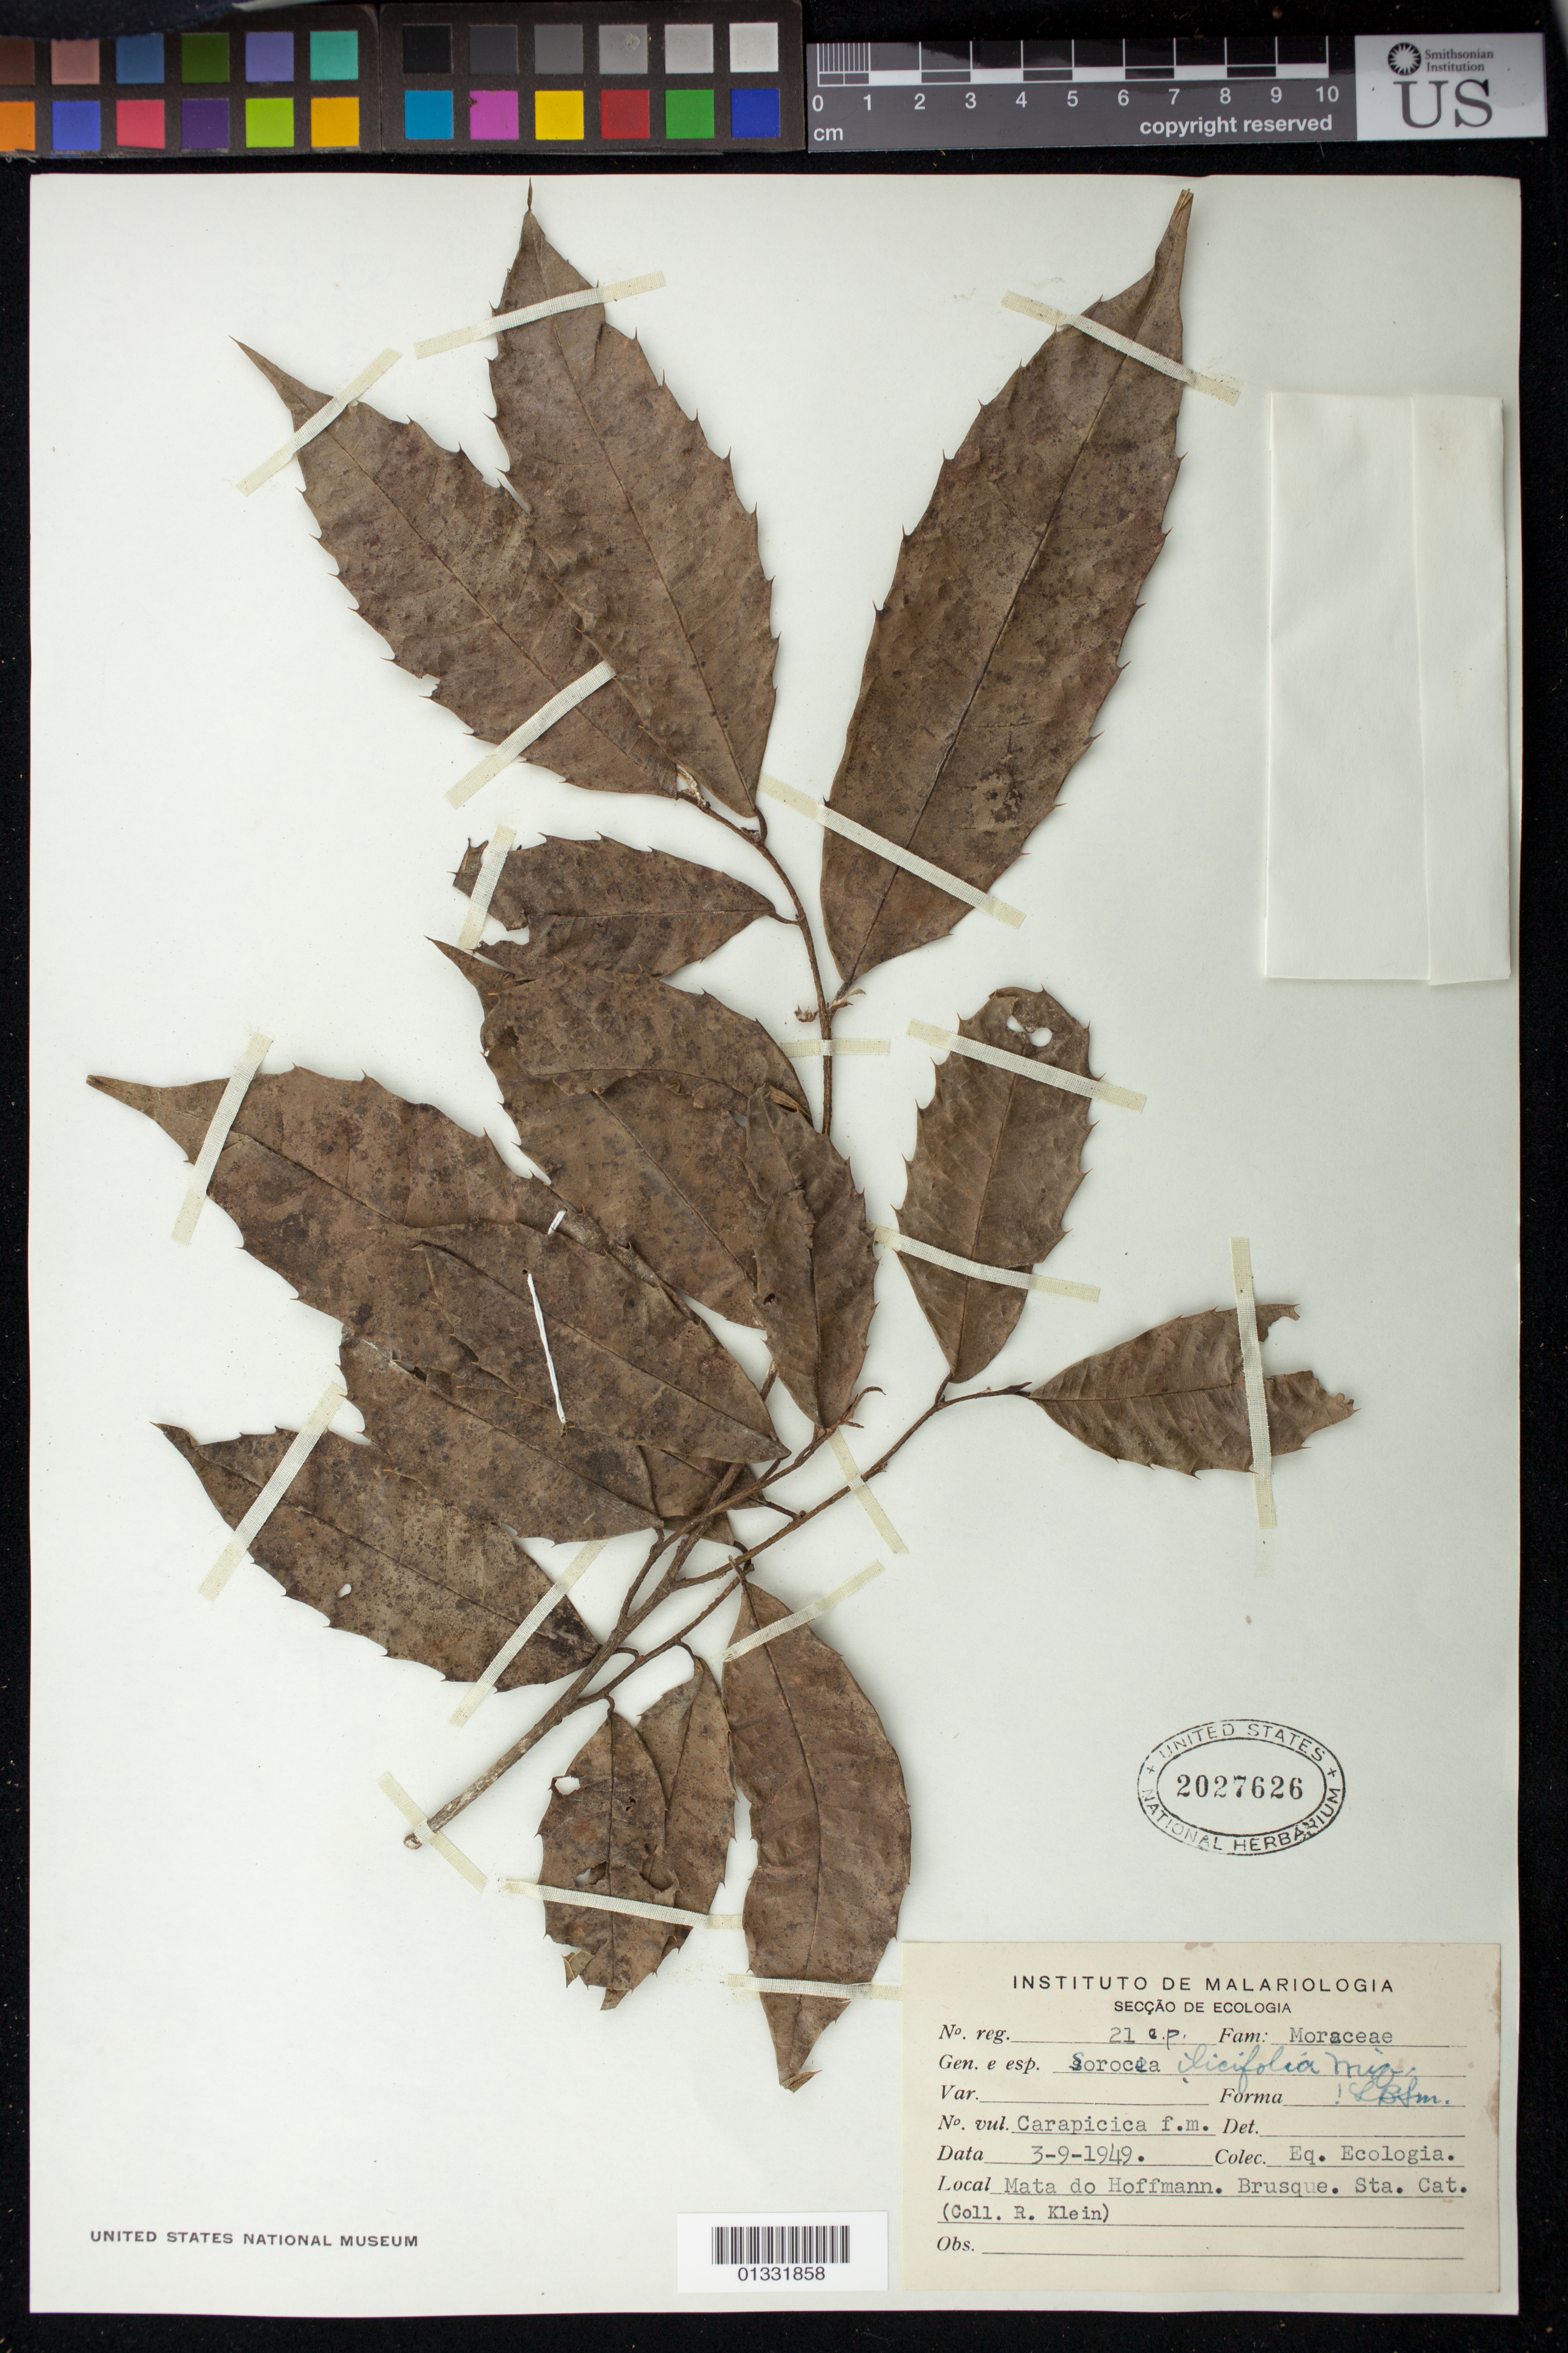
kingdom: Plantae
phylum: Tracheophyta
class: Magnoliopsida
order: Rosales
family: Moraceae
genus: Sorocea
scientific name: Sorocea bonplandii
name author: (Baill.) W.C. Burger et al.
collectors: R. M. Klein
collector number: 21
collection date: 1949-09-03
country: Brazil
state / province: Santa Catarina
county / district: Brusque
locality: Mata do Hoffman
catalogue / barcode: US 2027626